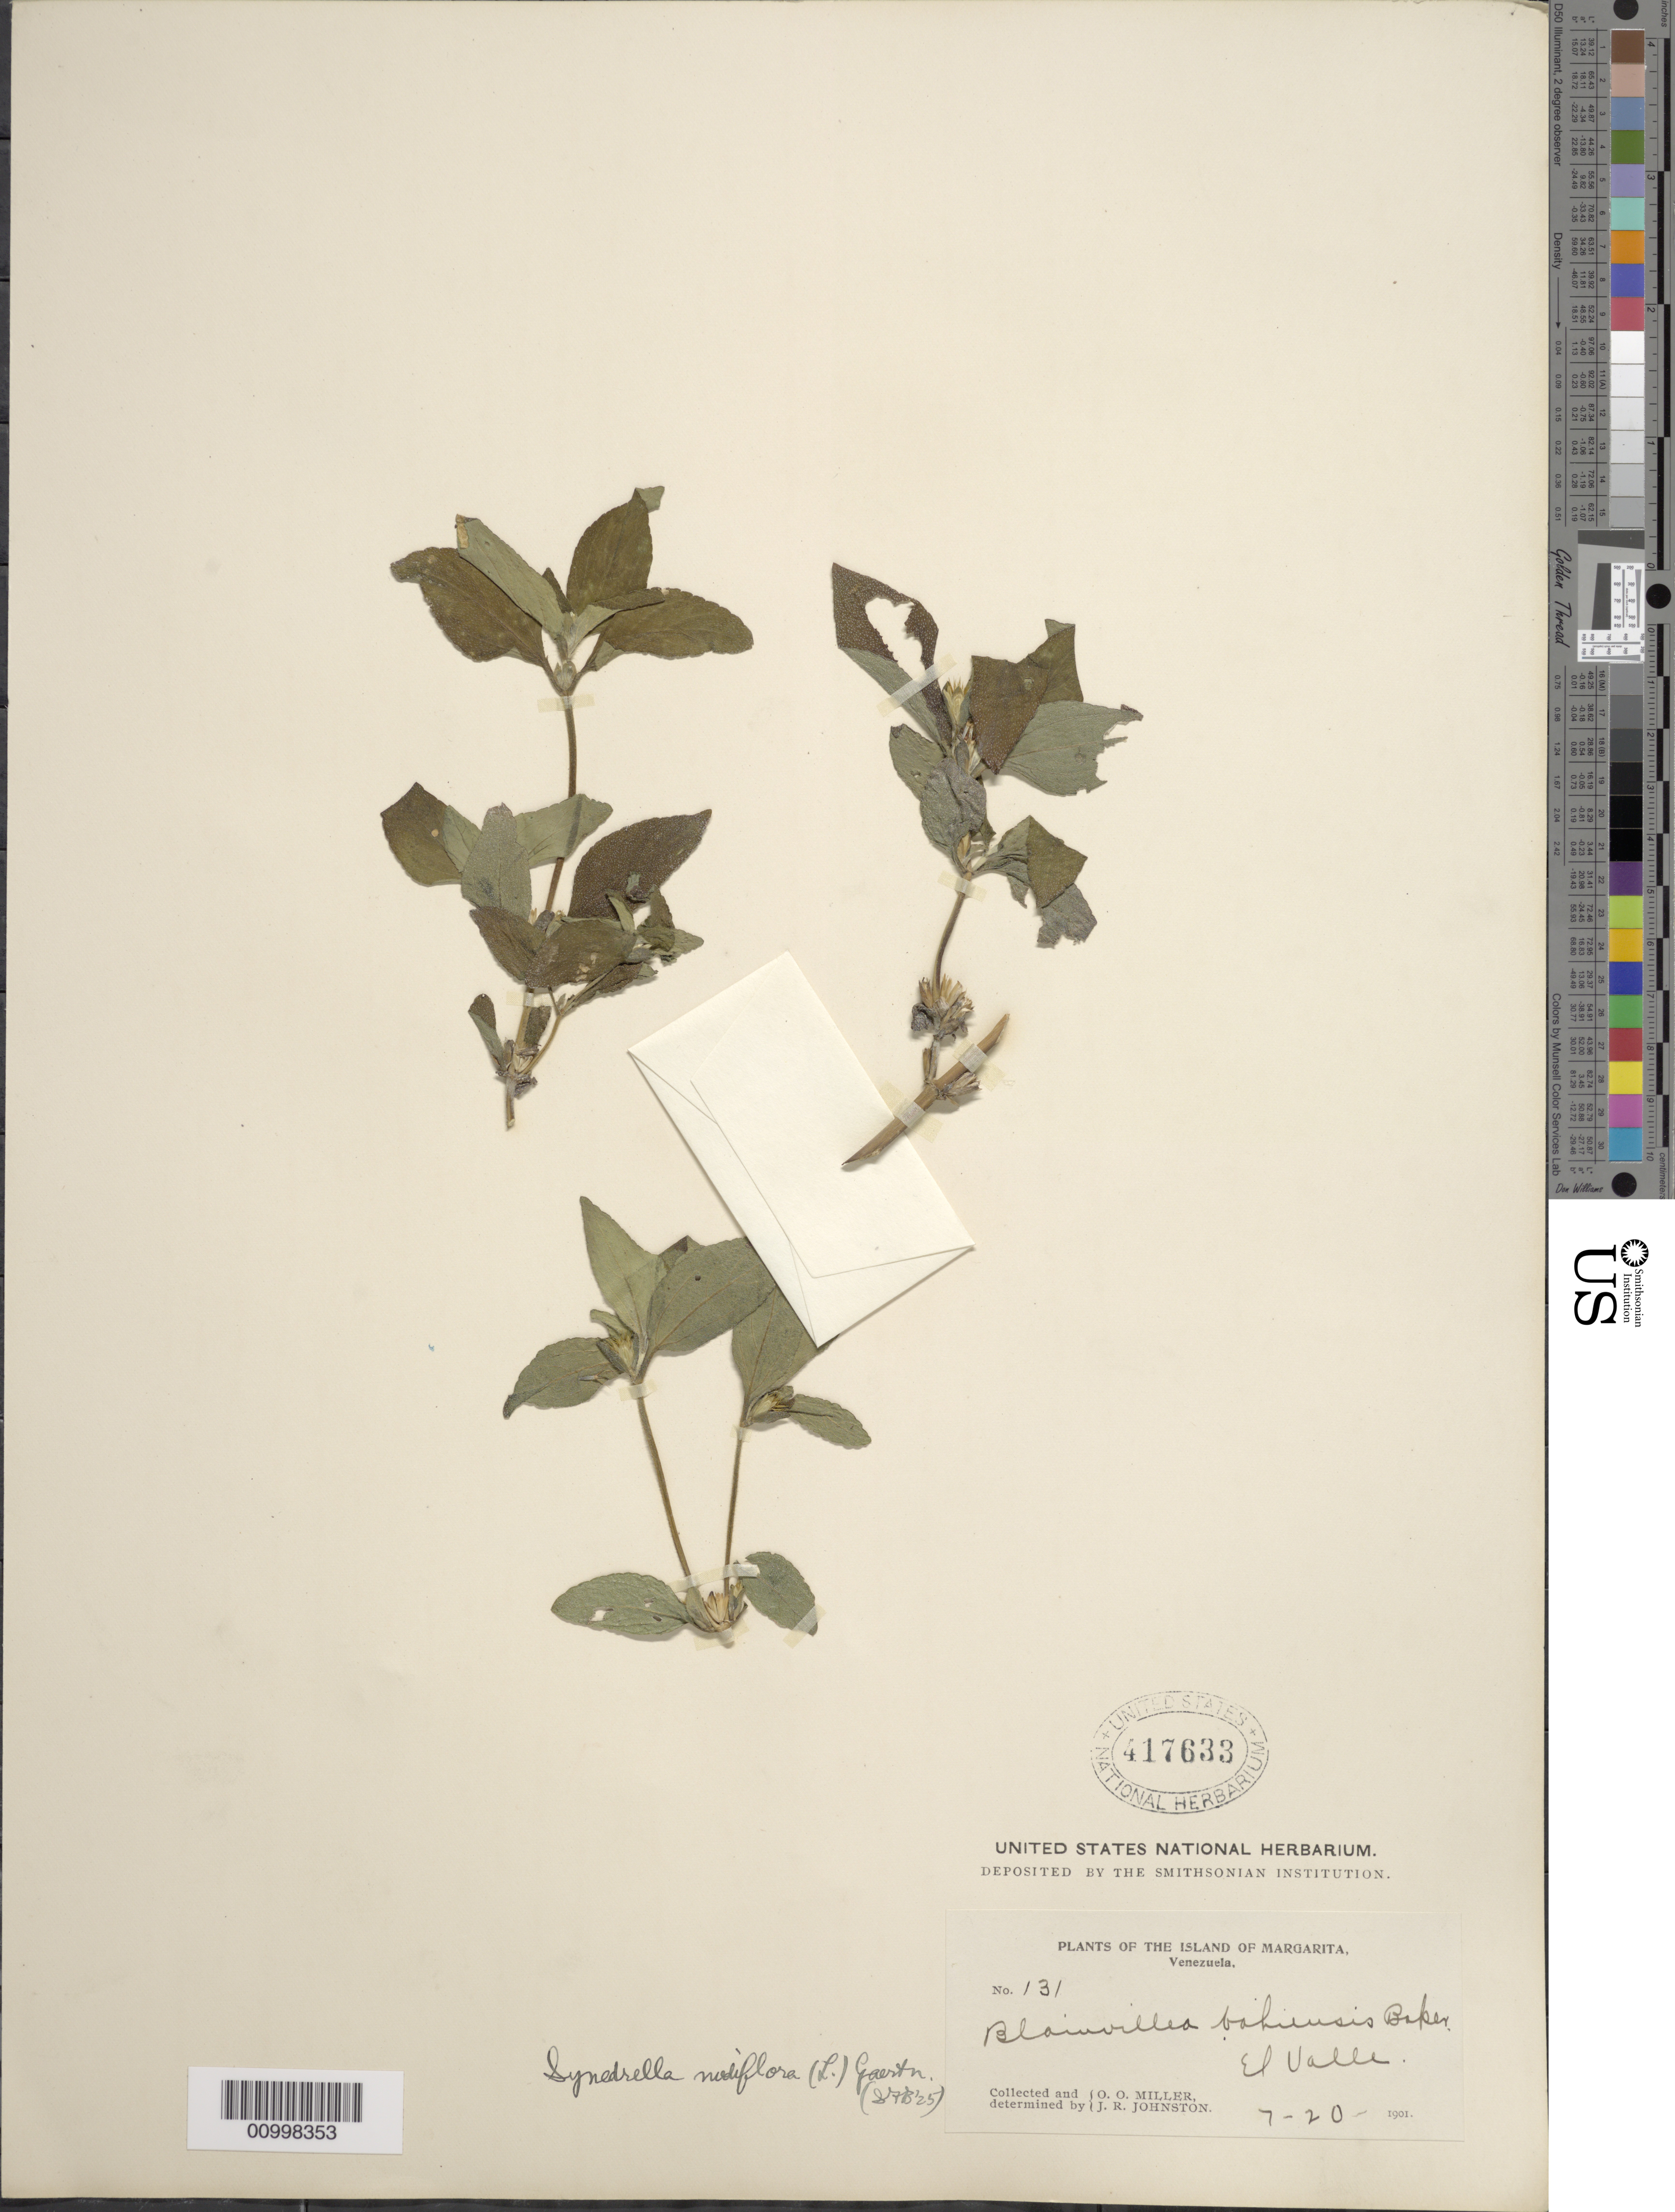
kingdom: Plantae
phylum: Tracheophyta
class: Magnoliopsida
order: Asterales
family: Asteraceae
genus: Synedrella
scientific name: Synedrella nodiflora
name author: (L.) Gaertn.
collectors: O. O. Miller & J. Johnston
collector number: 131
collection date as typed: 20 Jul 1901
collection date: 1901-07-20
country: Venezuela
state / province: Nueva Esparta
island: Margarita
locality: el Valle.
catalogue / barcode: US 417633